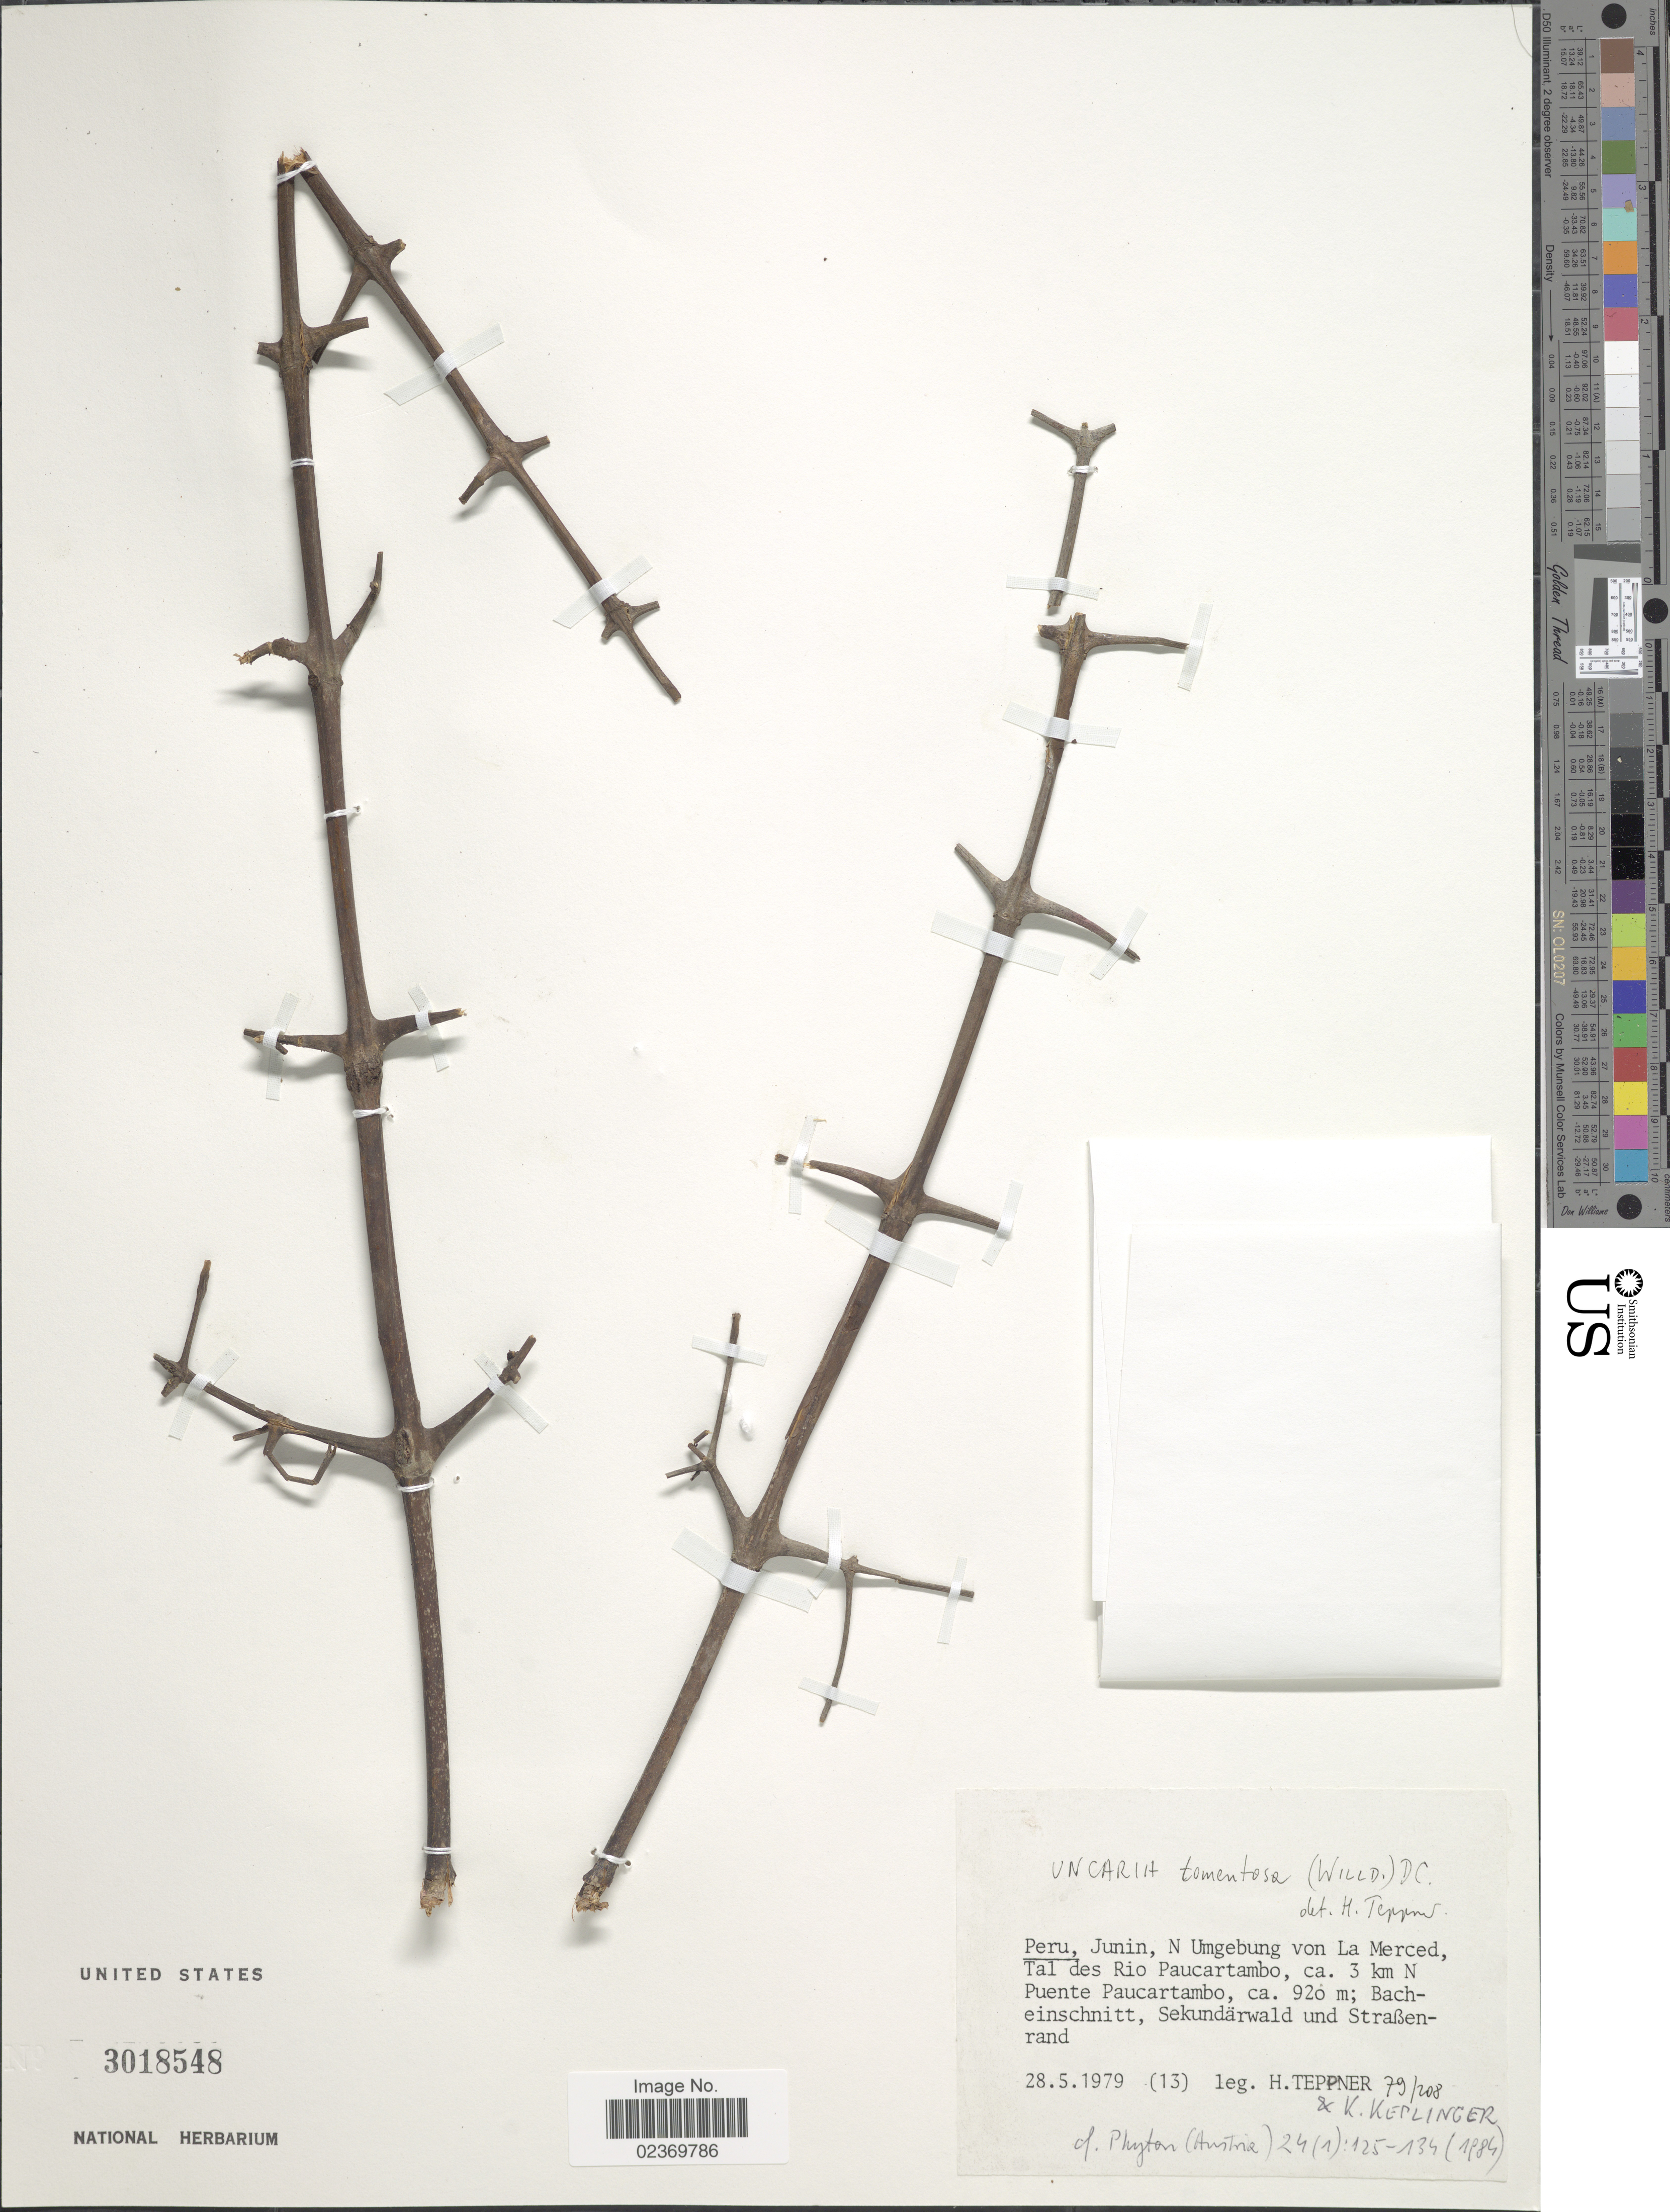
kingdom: Plantae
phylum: Tracheophyta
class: Magnoliopsida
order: Gentianales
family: Rubiaceae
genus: Uncaria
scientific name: Uncaria tomentosa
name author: (Willd. ex Roem. & Schult.) DC.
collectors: H. Teppner & K. Keplinger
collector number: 13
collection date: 1979-05-28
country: Peru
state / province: Junín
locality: N Umgebung von La Merced, Tal des Rio Paucartambo, ca. 3 km N Puente Paucartambo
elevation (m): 920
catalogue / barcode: US 3018548